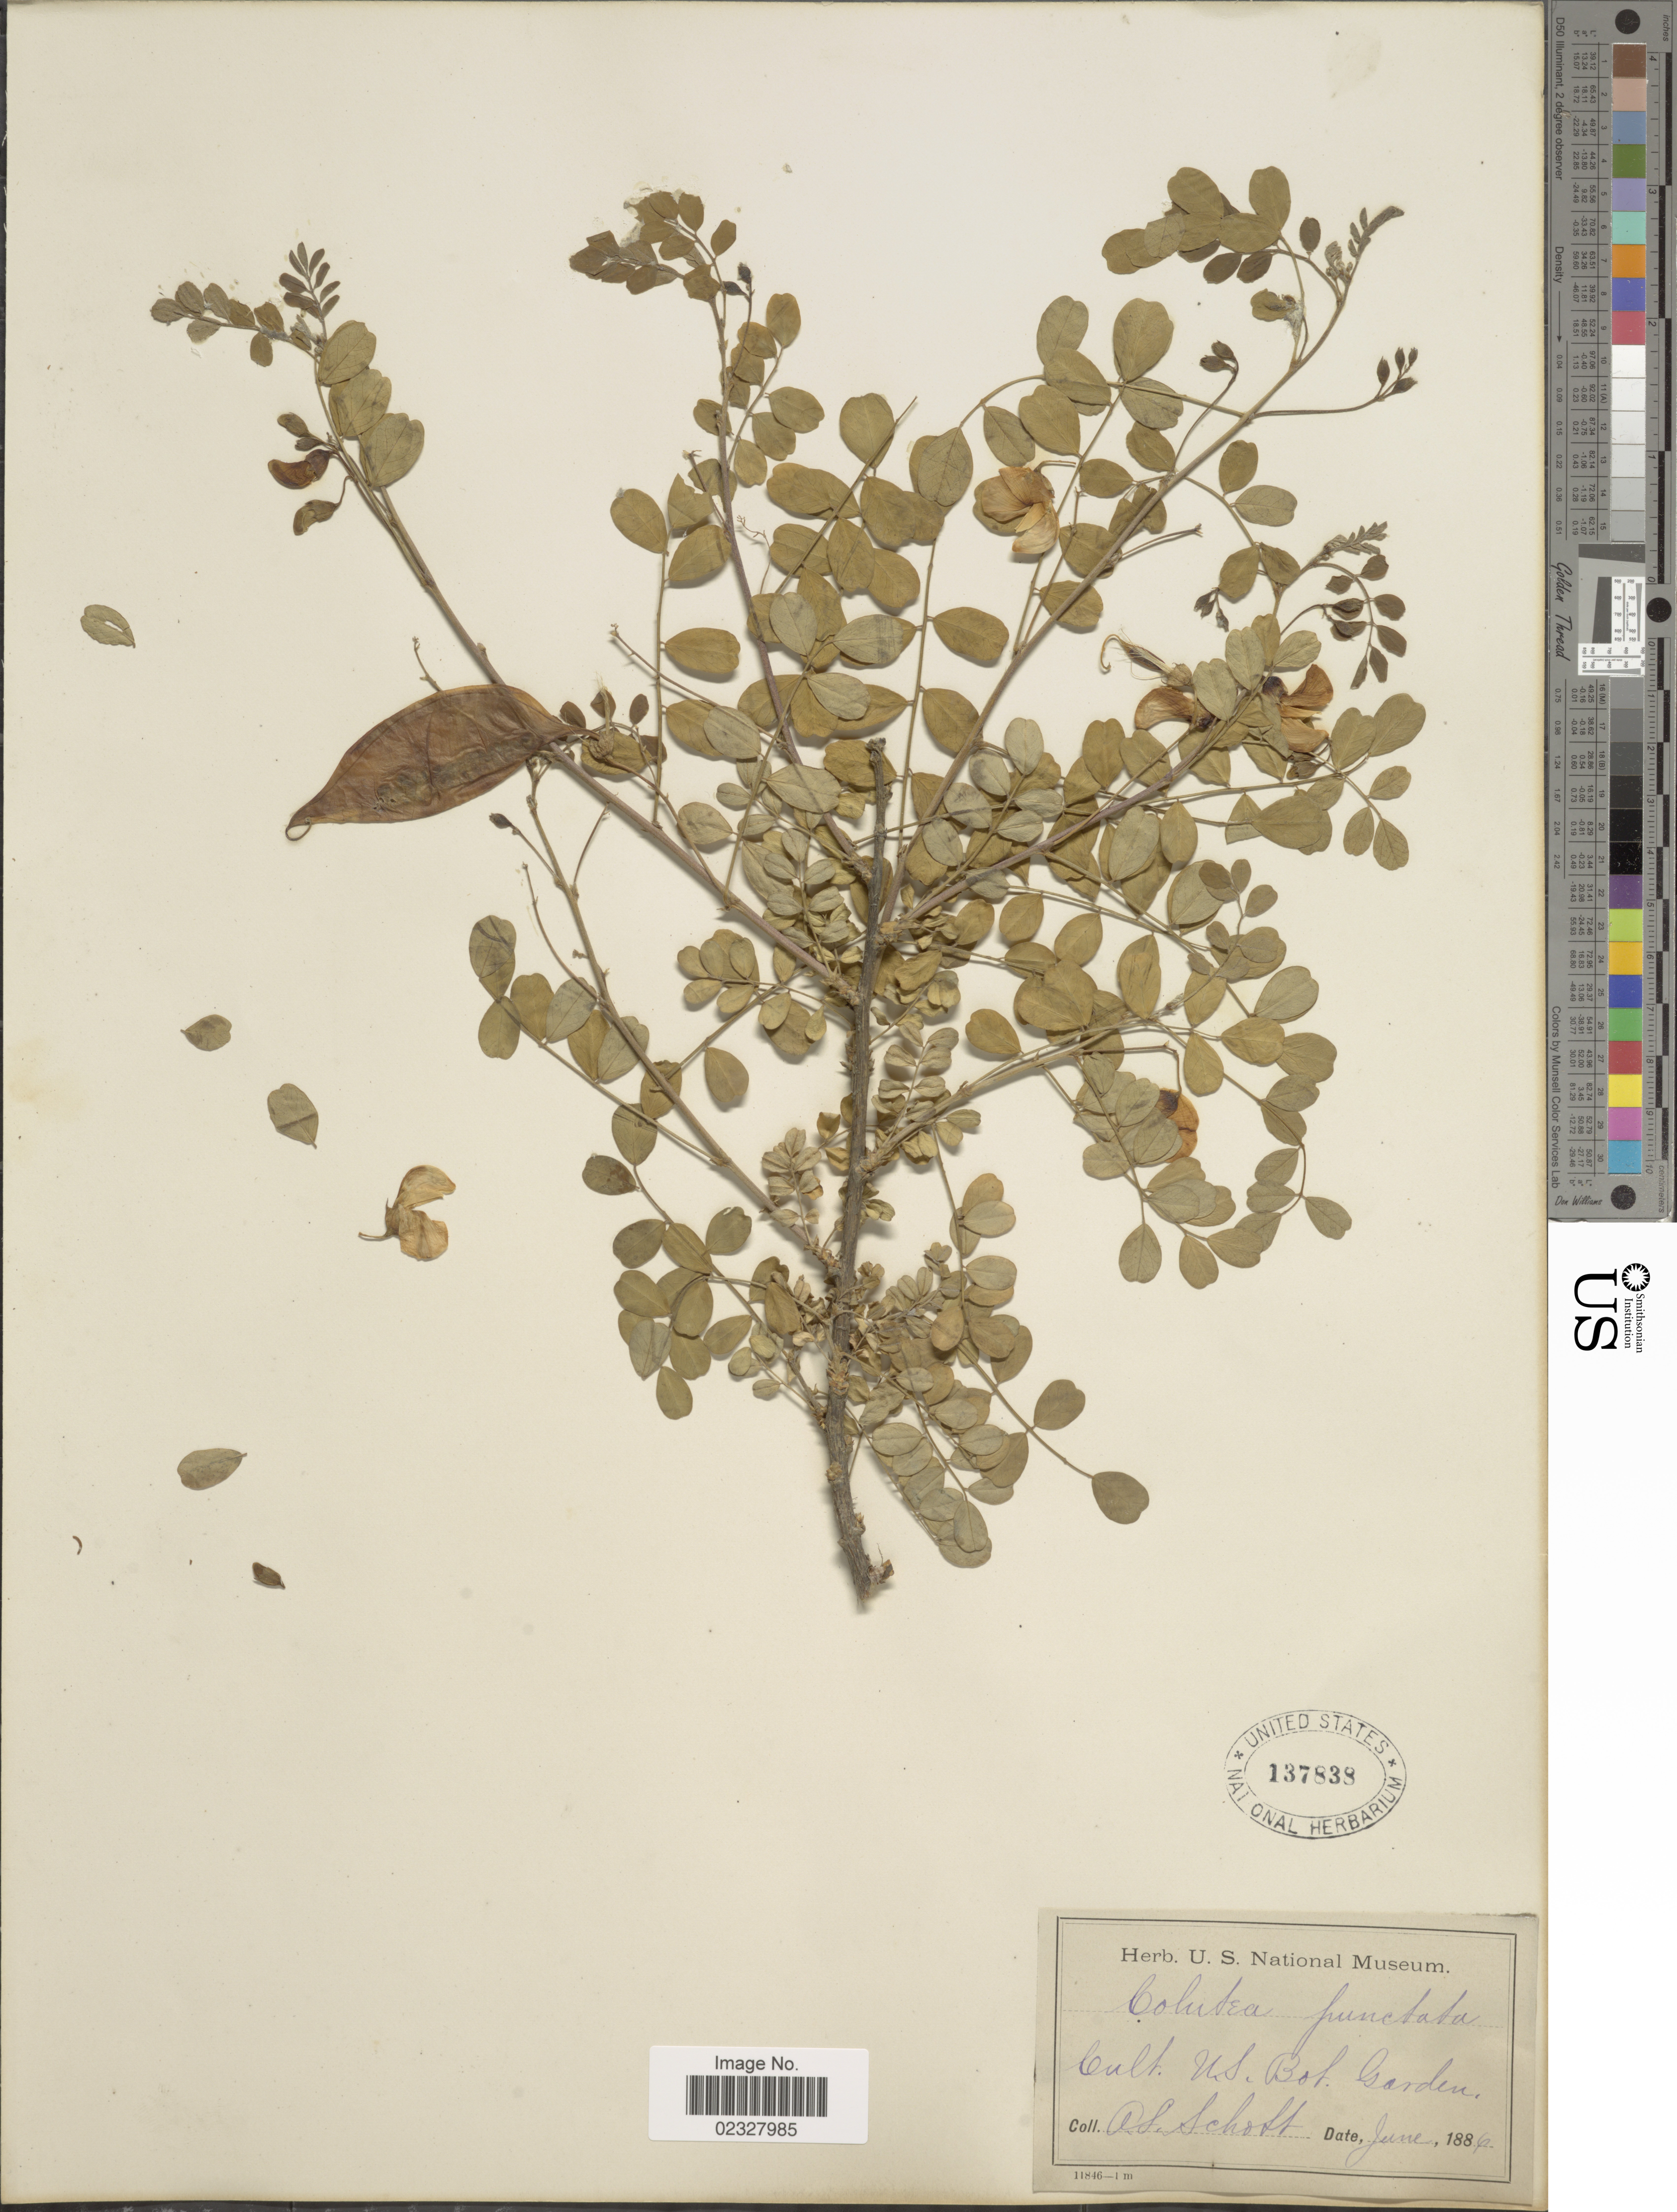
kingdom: Plantae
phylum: Tracheophyta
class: Magnoliopsida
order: Fabales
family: Fabaceae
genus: Colutea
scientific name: Colutea punctata ined.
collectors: A. S. Schott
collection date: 1886-06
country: United States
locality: U.S. Bot. Garden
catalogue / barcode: US 137838